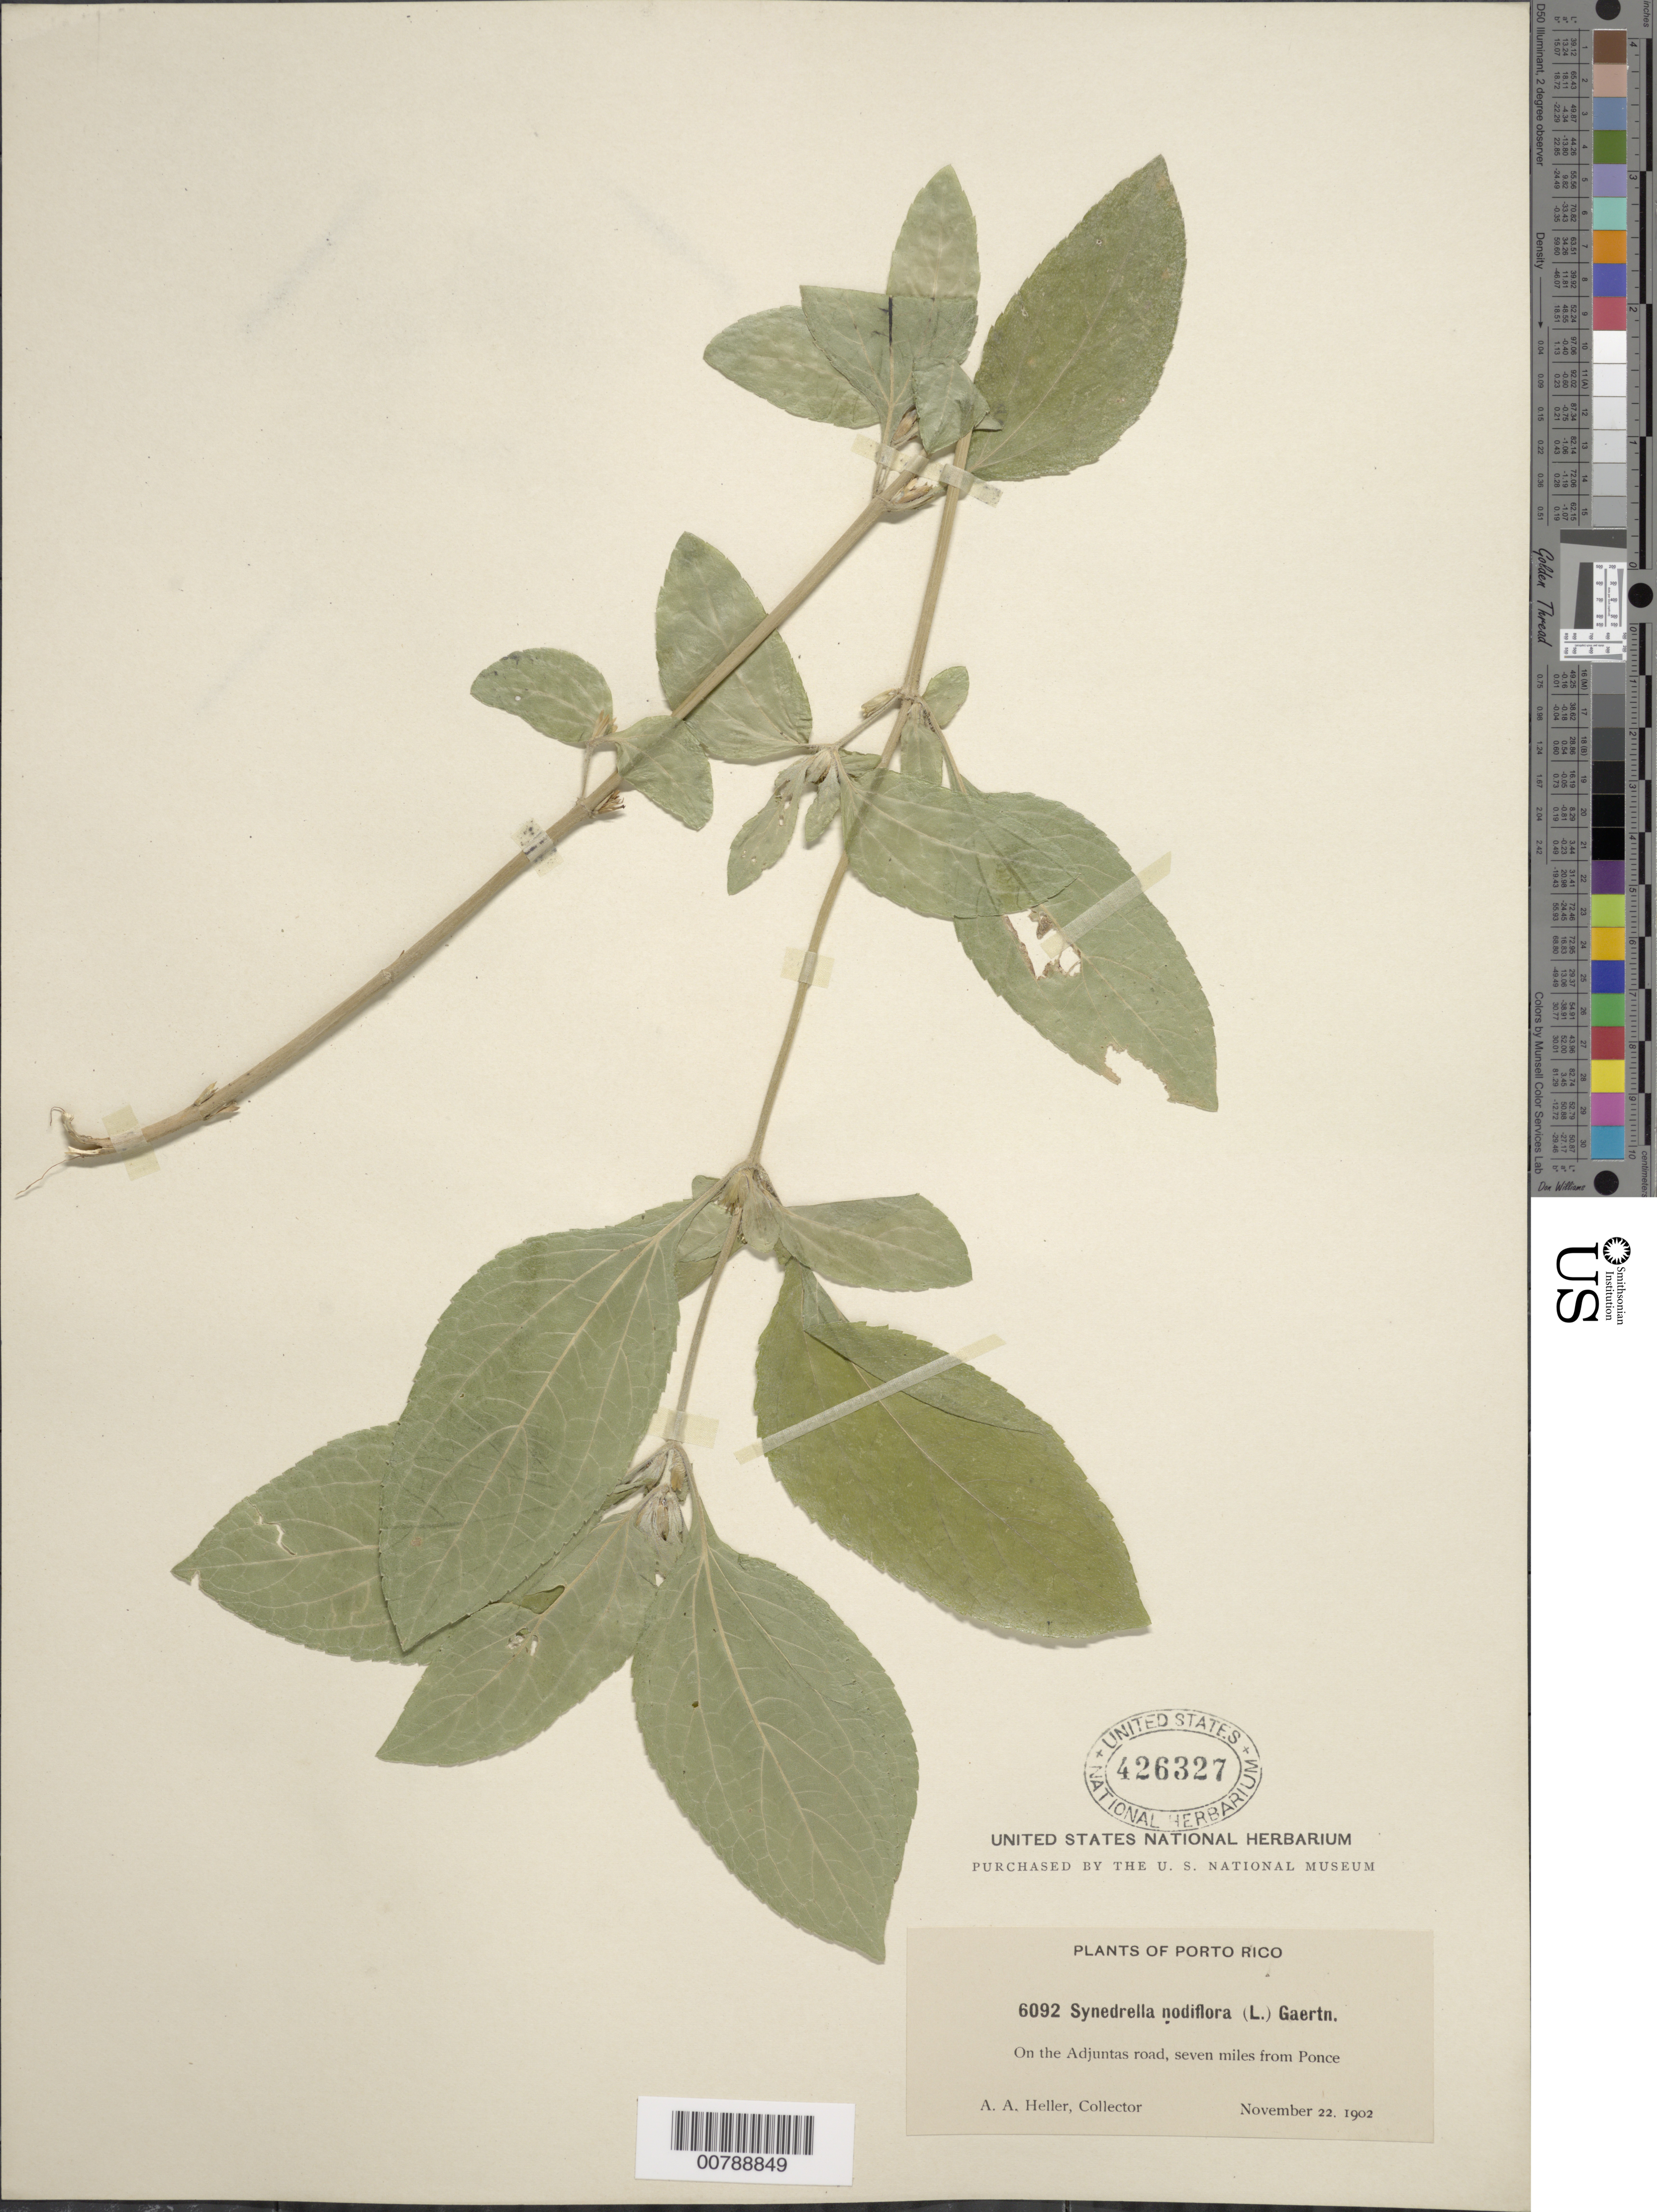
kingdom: Plantae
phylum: Tracheophyta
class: Magnoliopsida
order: Asterales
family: Asteraceae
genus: Synedrella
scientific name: Synedrella nodiflora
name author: (L.) Gaertn.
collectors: A. A. Heller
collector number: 6092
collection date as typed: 22 Nov 1902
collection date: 1902-11-22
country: Puerto Rico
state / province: Ponce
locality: On the Adjuntas road, seven miles from Ponce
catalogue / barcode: US 426327